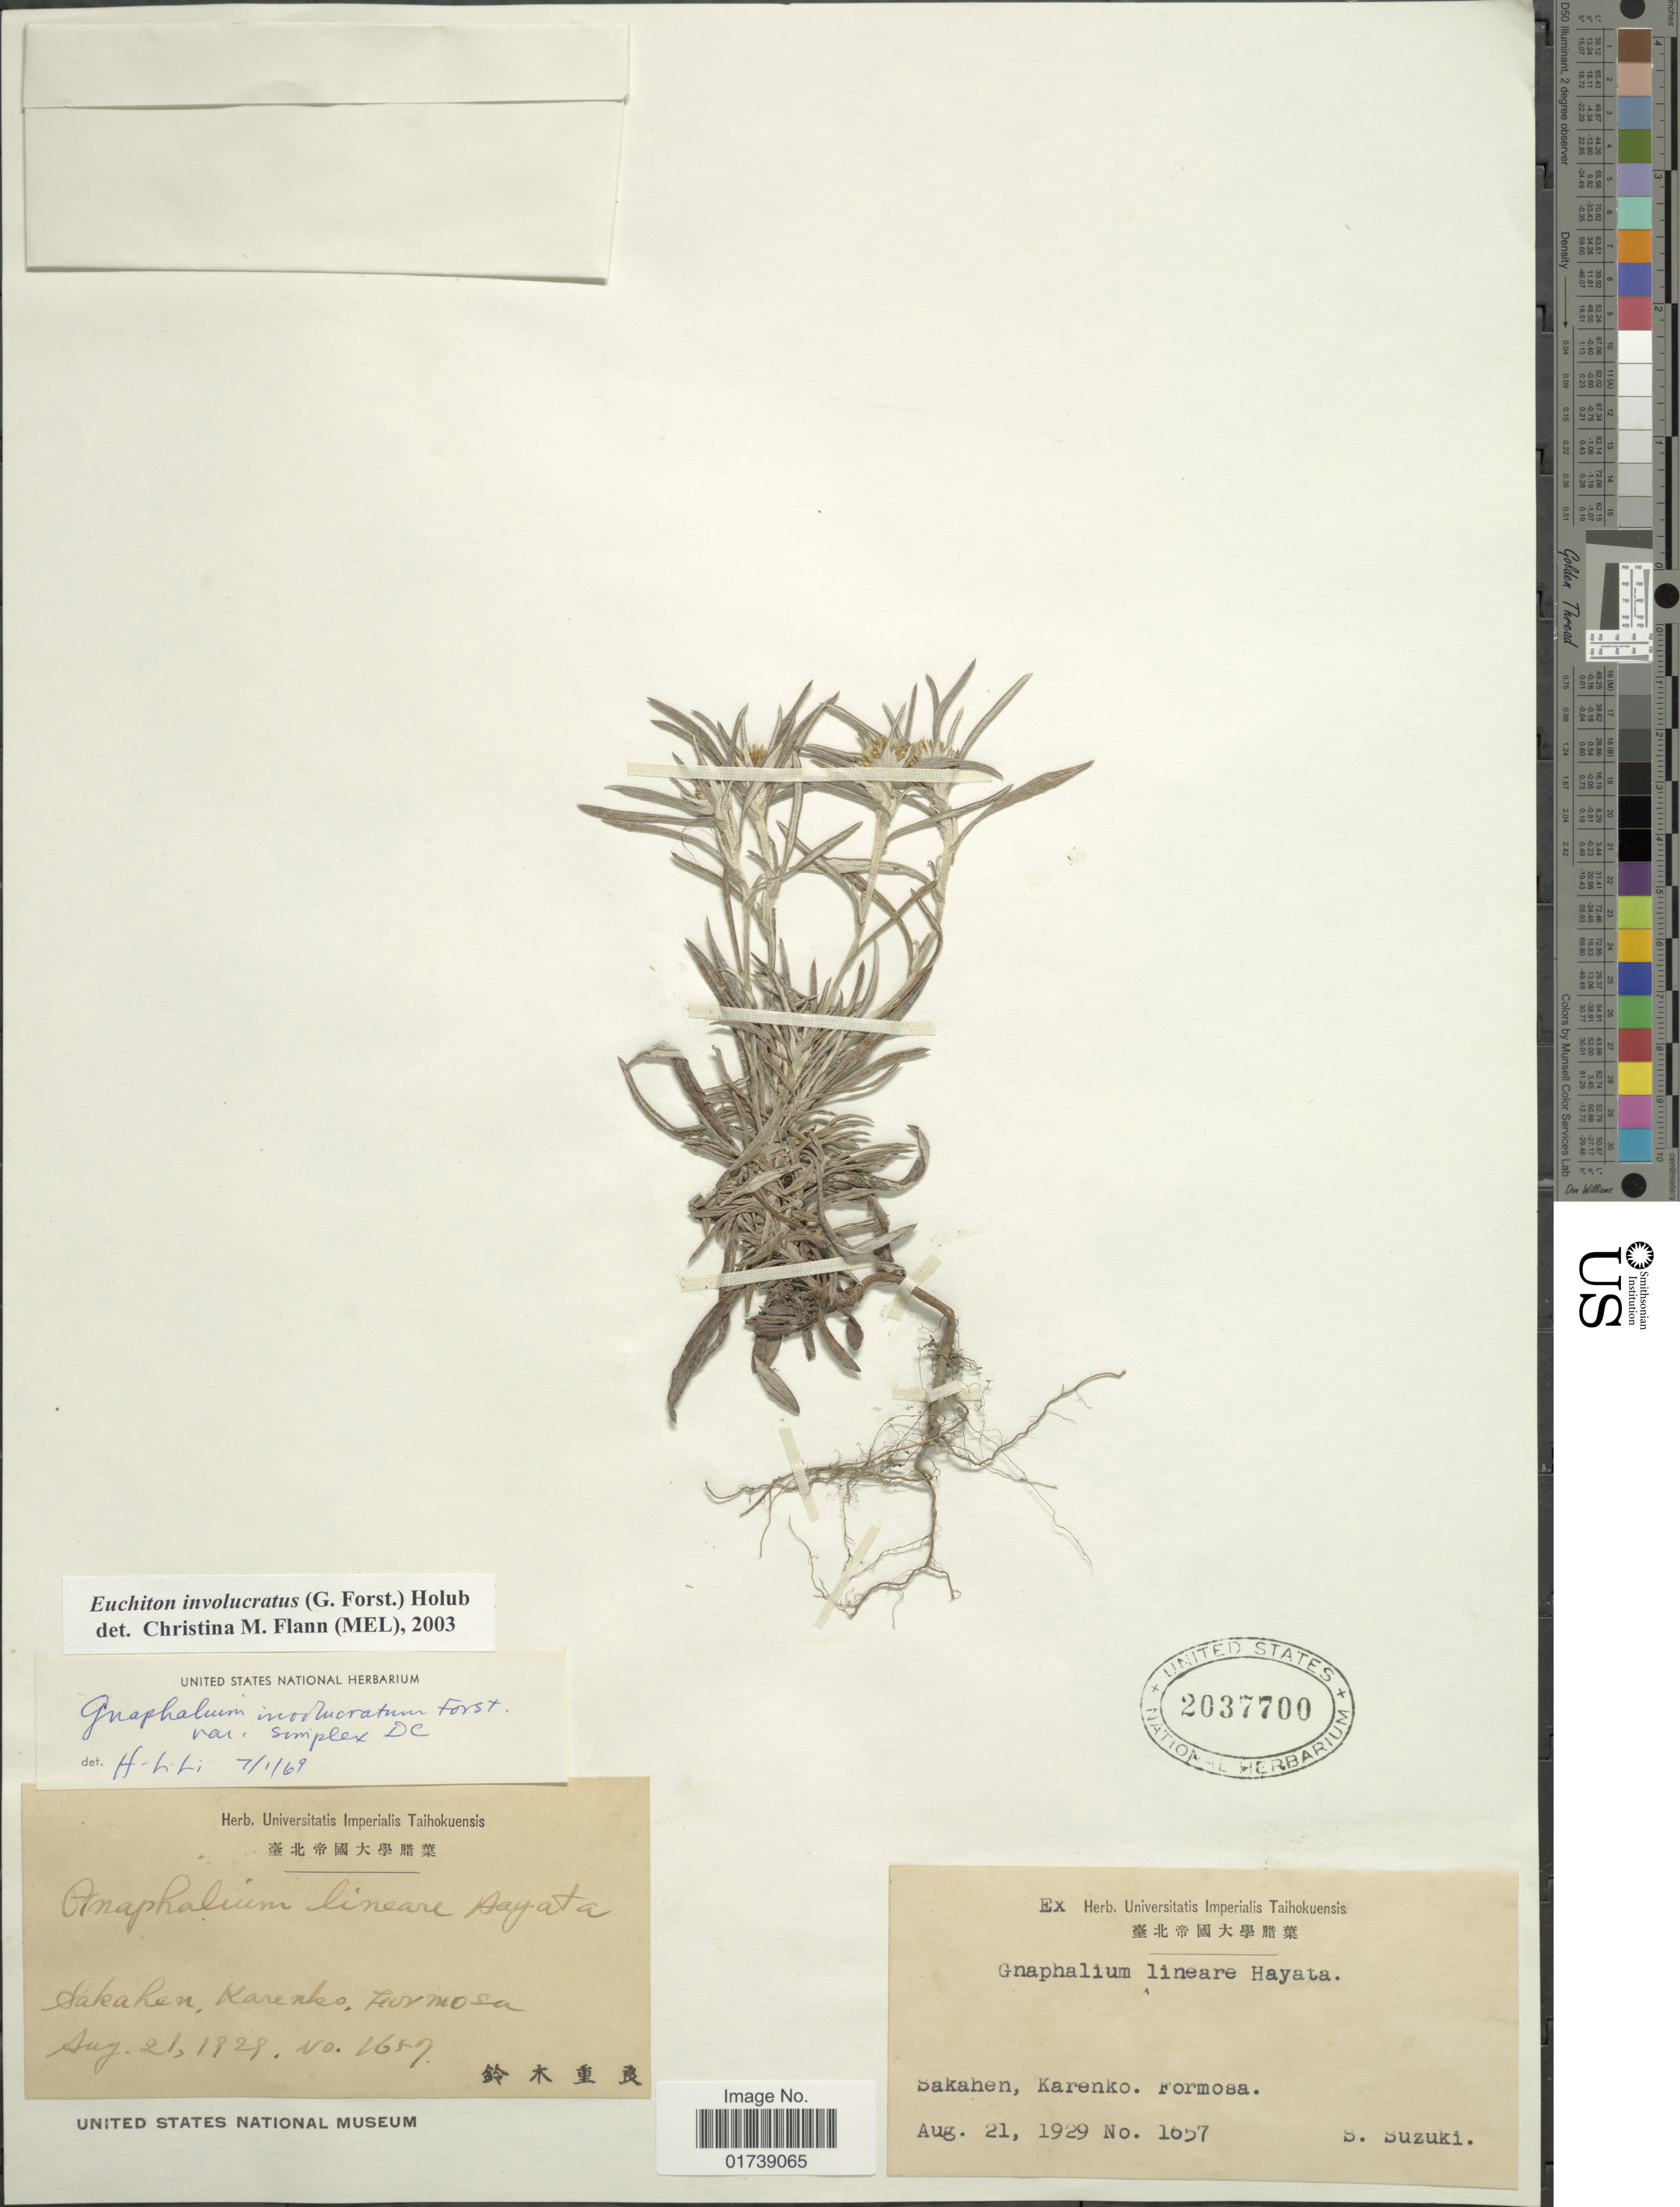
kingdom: Plantae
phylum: Tracheophyta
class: Magnoliopsida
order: Asterales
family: Asteraceae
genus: Euchiton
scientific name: Euchiton involucratus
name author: (G. Forst.) Holub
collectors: S. Suzuki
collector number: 1657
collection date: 1929-08-21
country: Taiwan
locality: Sakahen, Karenko, Formosa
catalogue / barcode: US 2037700